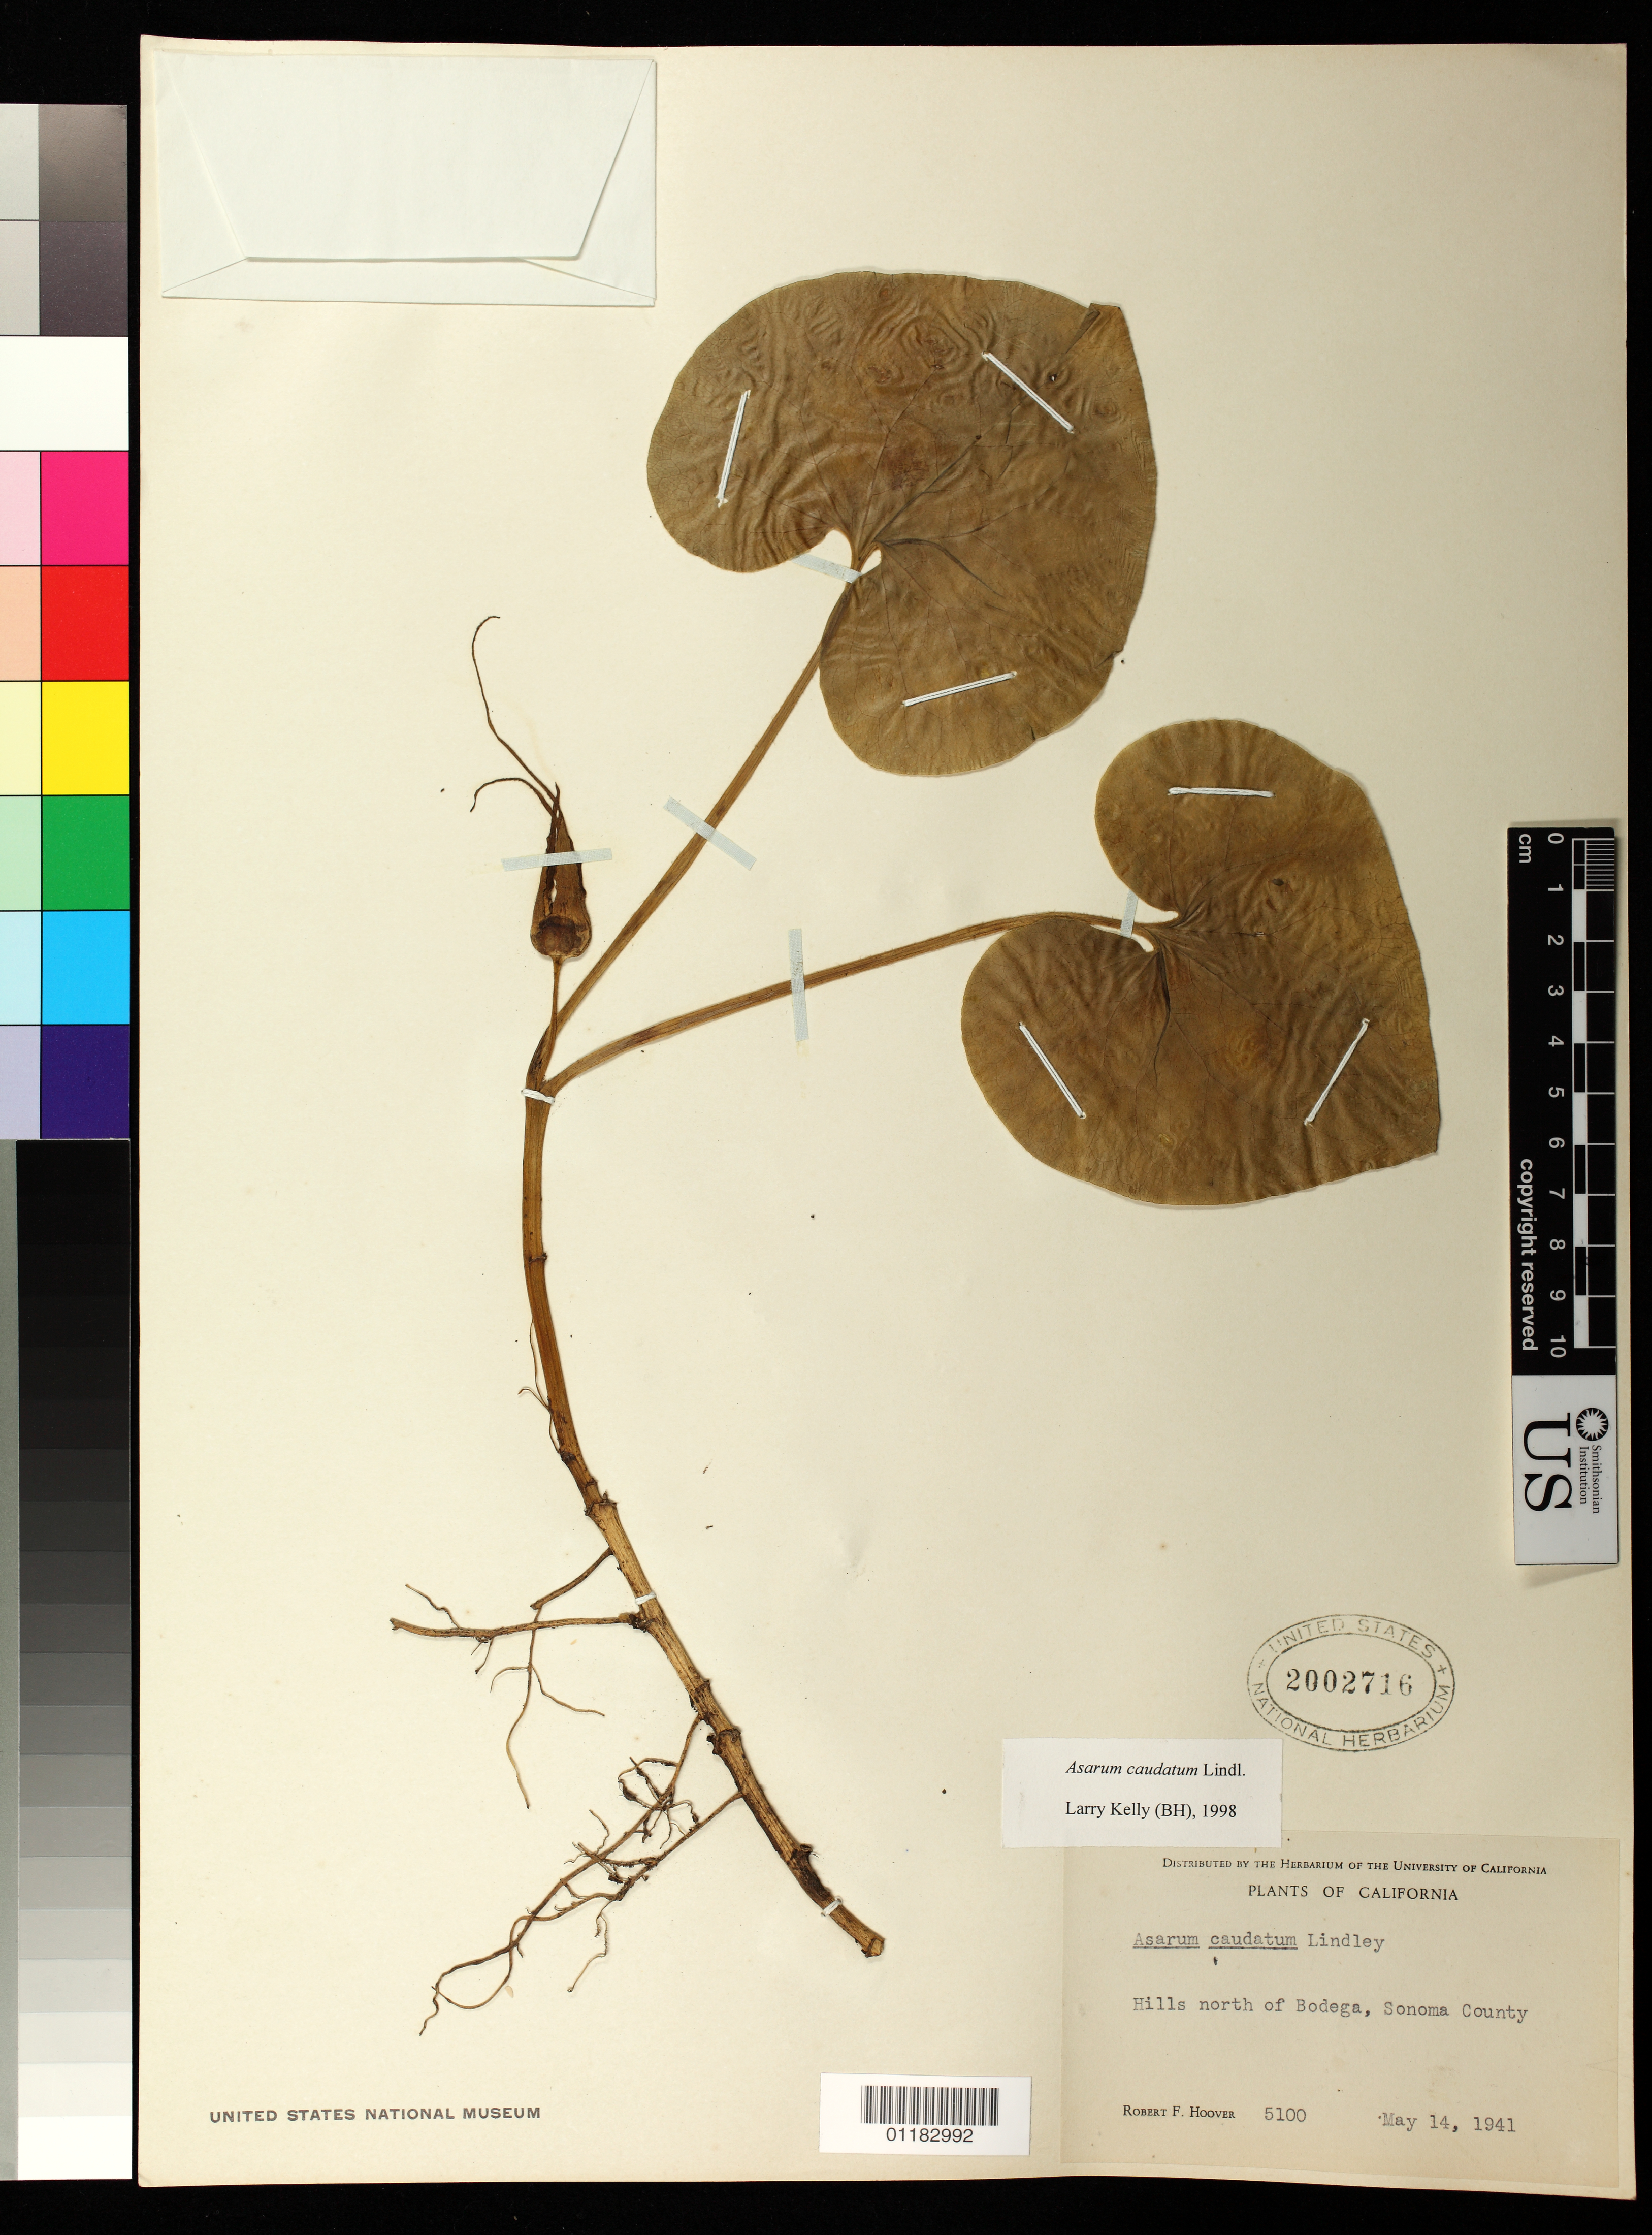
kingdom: Plantae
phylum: Tracheophyta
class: Magnoliopsida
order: Piperales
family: Aristolochiaceae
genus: Asarum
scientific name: Asarum caudatum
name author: Lindl.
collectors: R. F. Hoover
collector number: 5100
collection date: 1941-05-14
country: United States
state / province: California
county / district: Sonoma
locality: Hills north of Bodega, Sonoma County.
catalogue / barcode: US 2002716